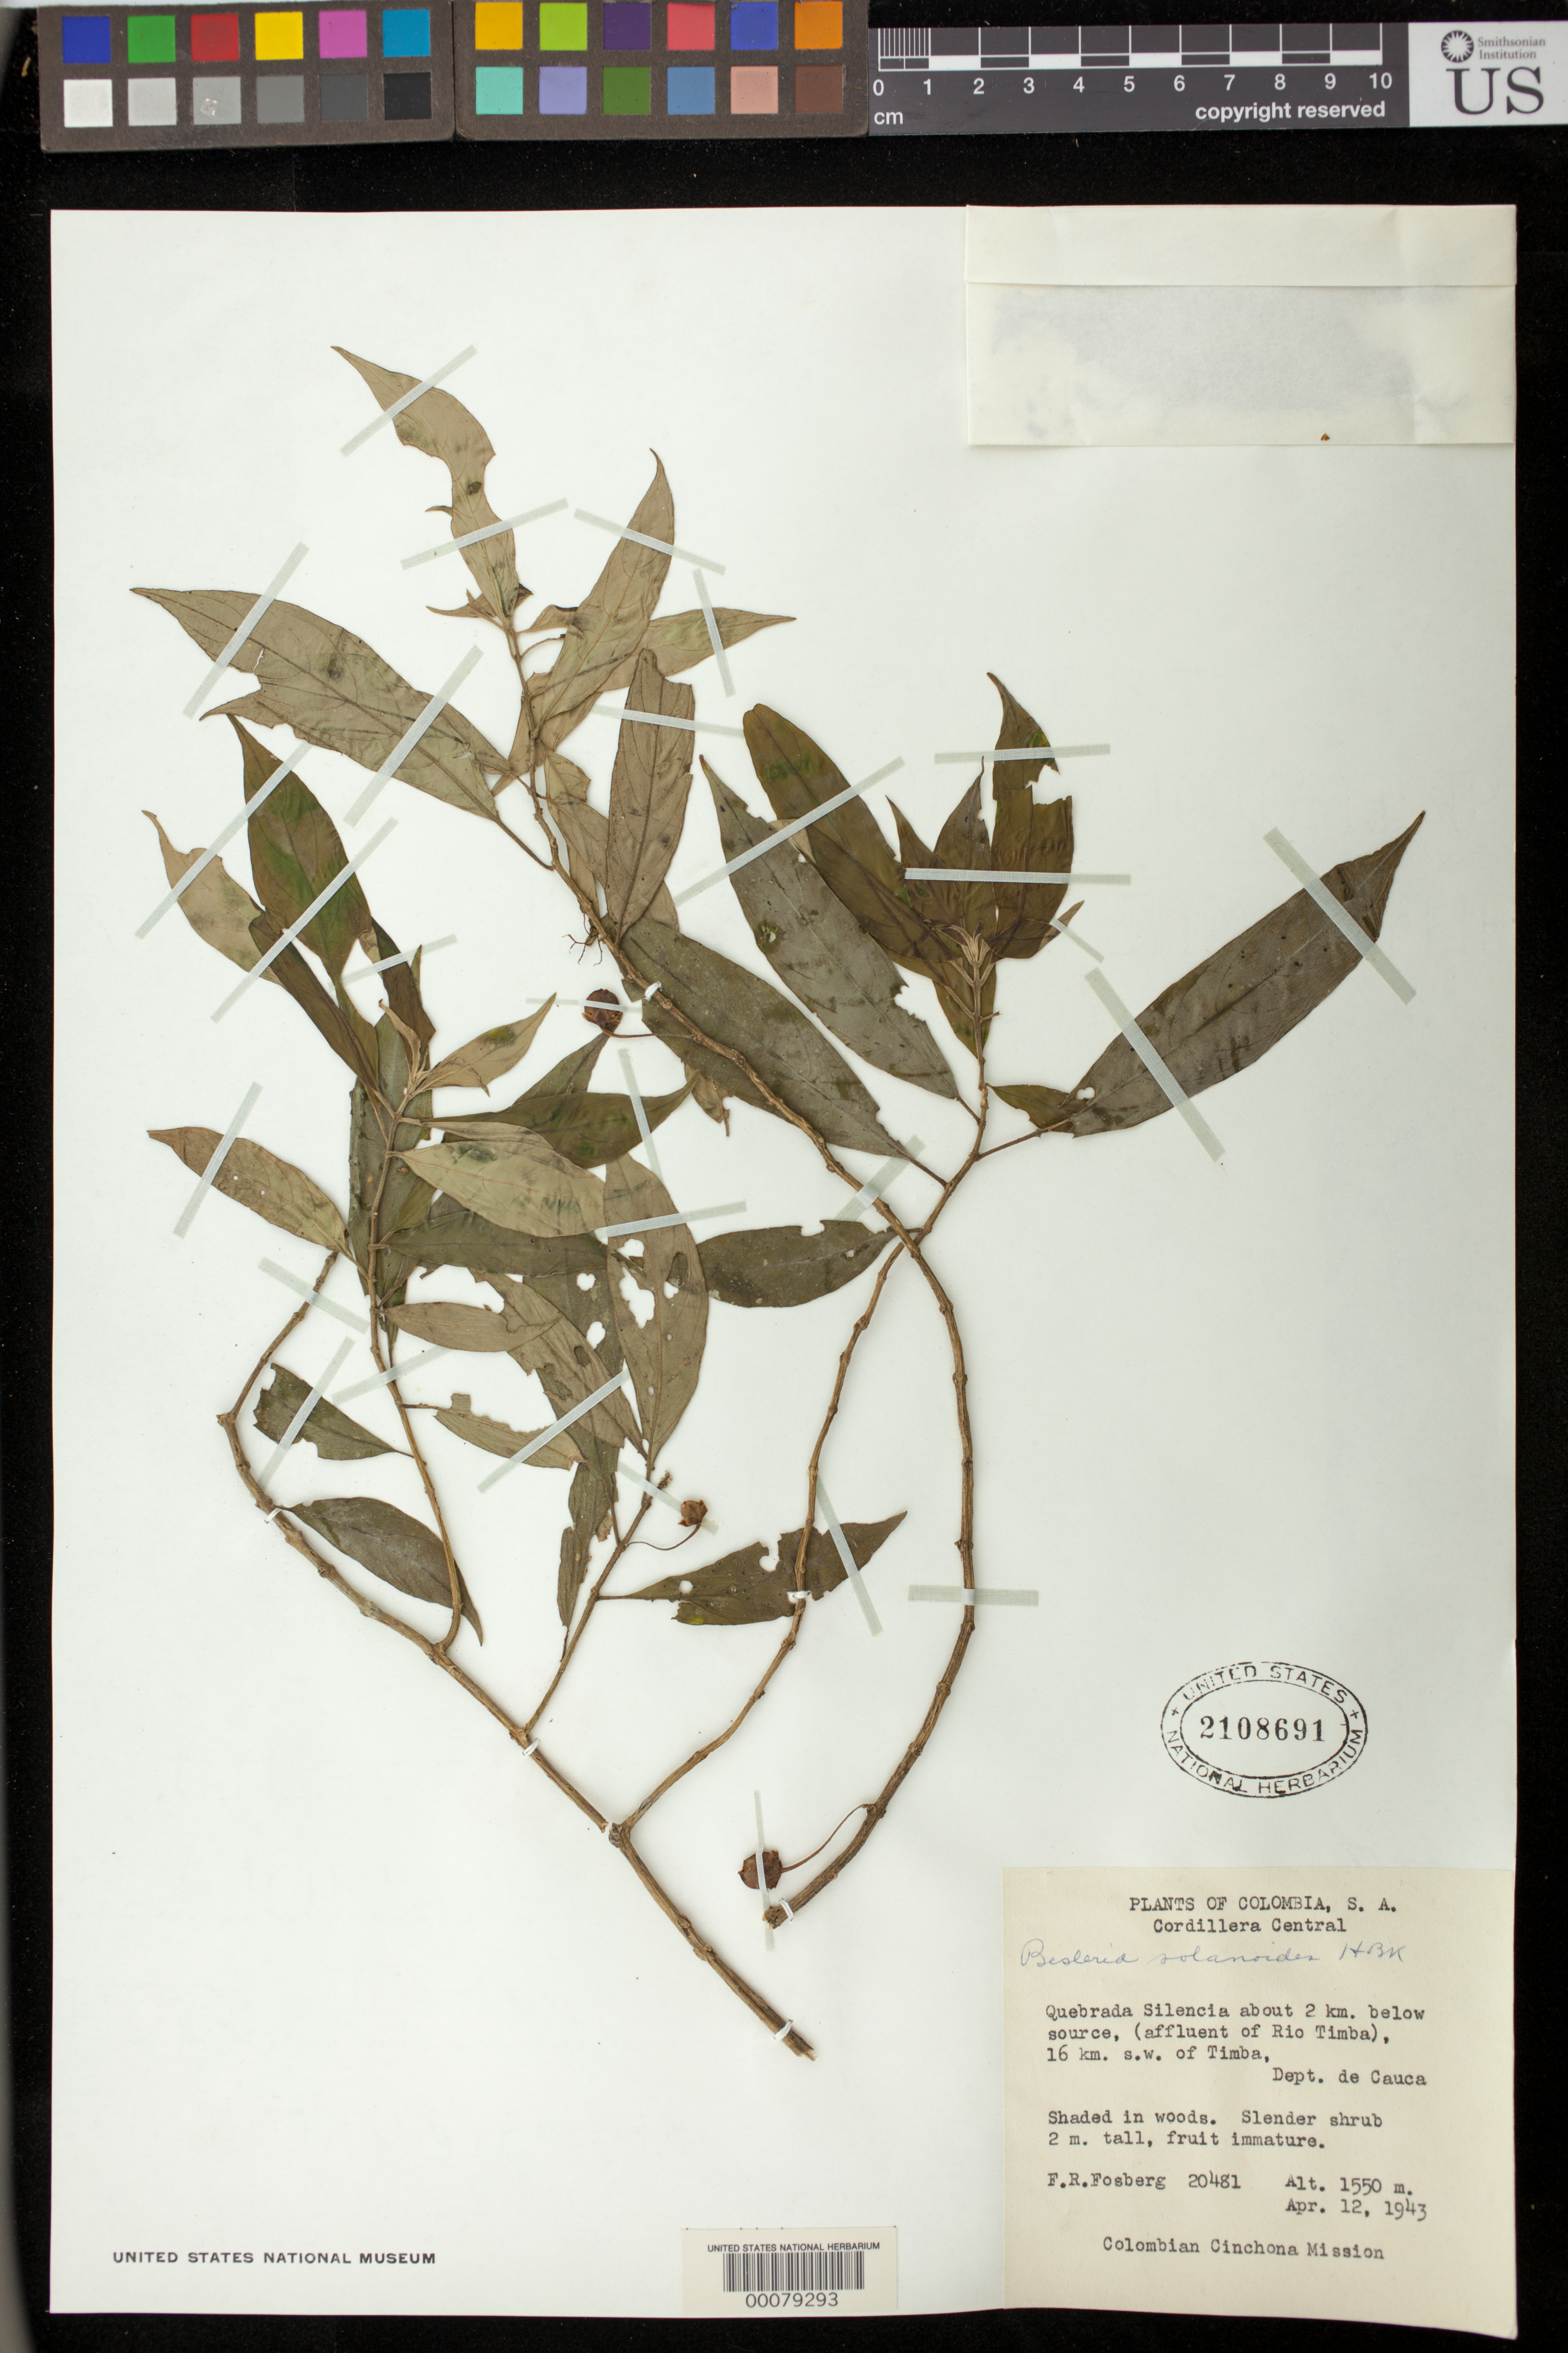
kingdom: Plantae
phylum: Tracheophyta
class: Magnoliopsida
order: Lamiales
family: Gesneriaceae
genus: Besleria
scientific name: Besleria solanoides var. solanoides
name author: Kunth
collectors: F. R. Fosberg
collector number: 20481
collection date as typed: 12 Apr 1943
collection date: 1943-04-12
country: Colombia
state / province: Cauca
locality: Cordillera Central, Quebrada Silencia about 2 km below source, (affluent of Rio Timba), 16 km SW of Timba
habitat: Shaded in woods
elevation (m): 1550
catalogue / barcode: US 2108691